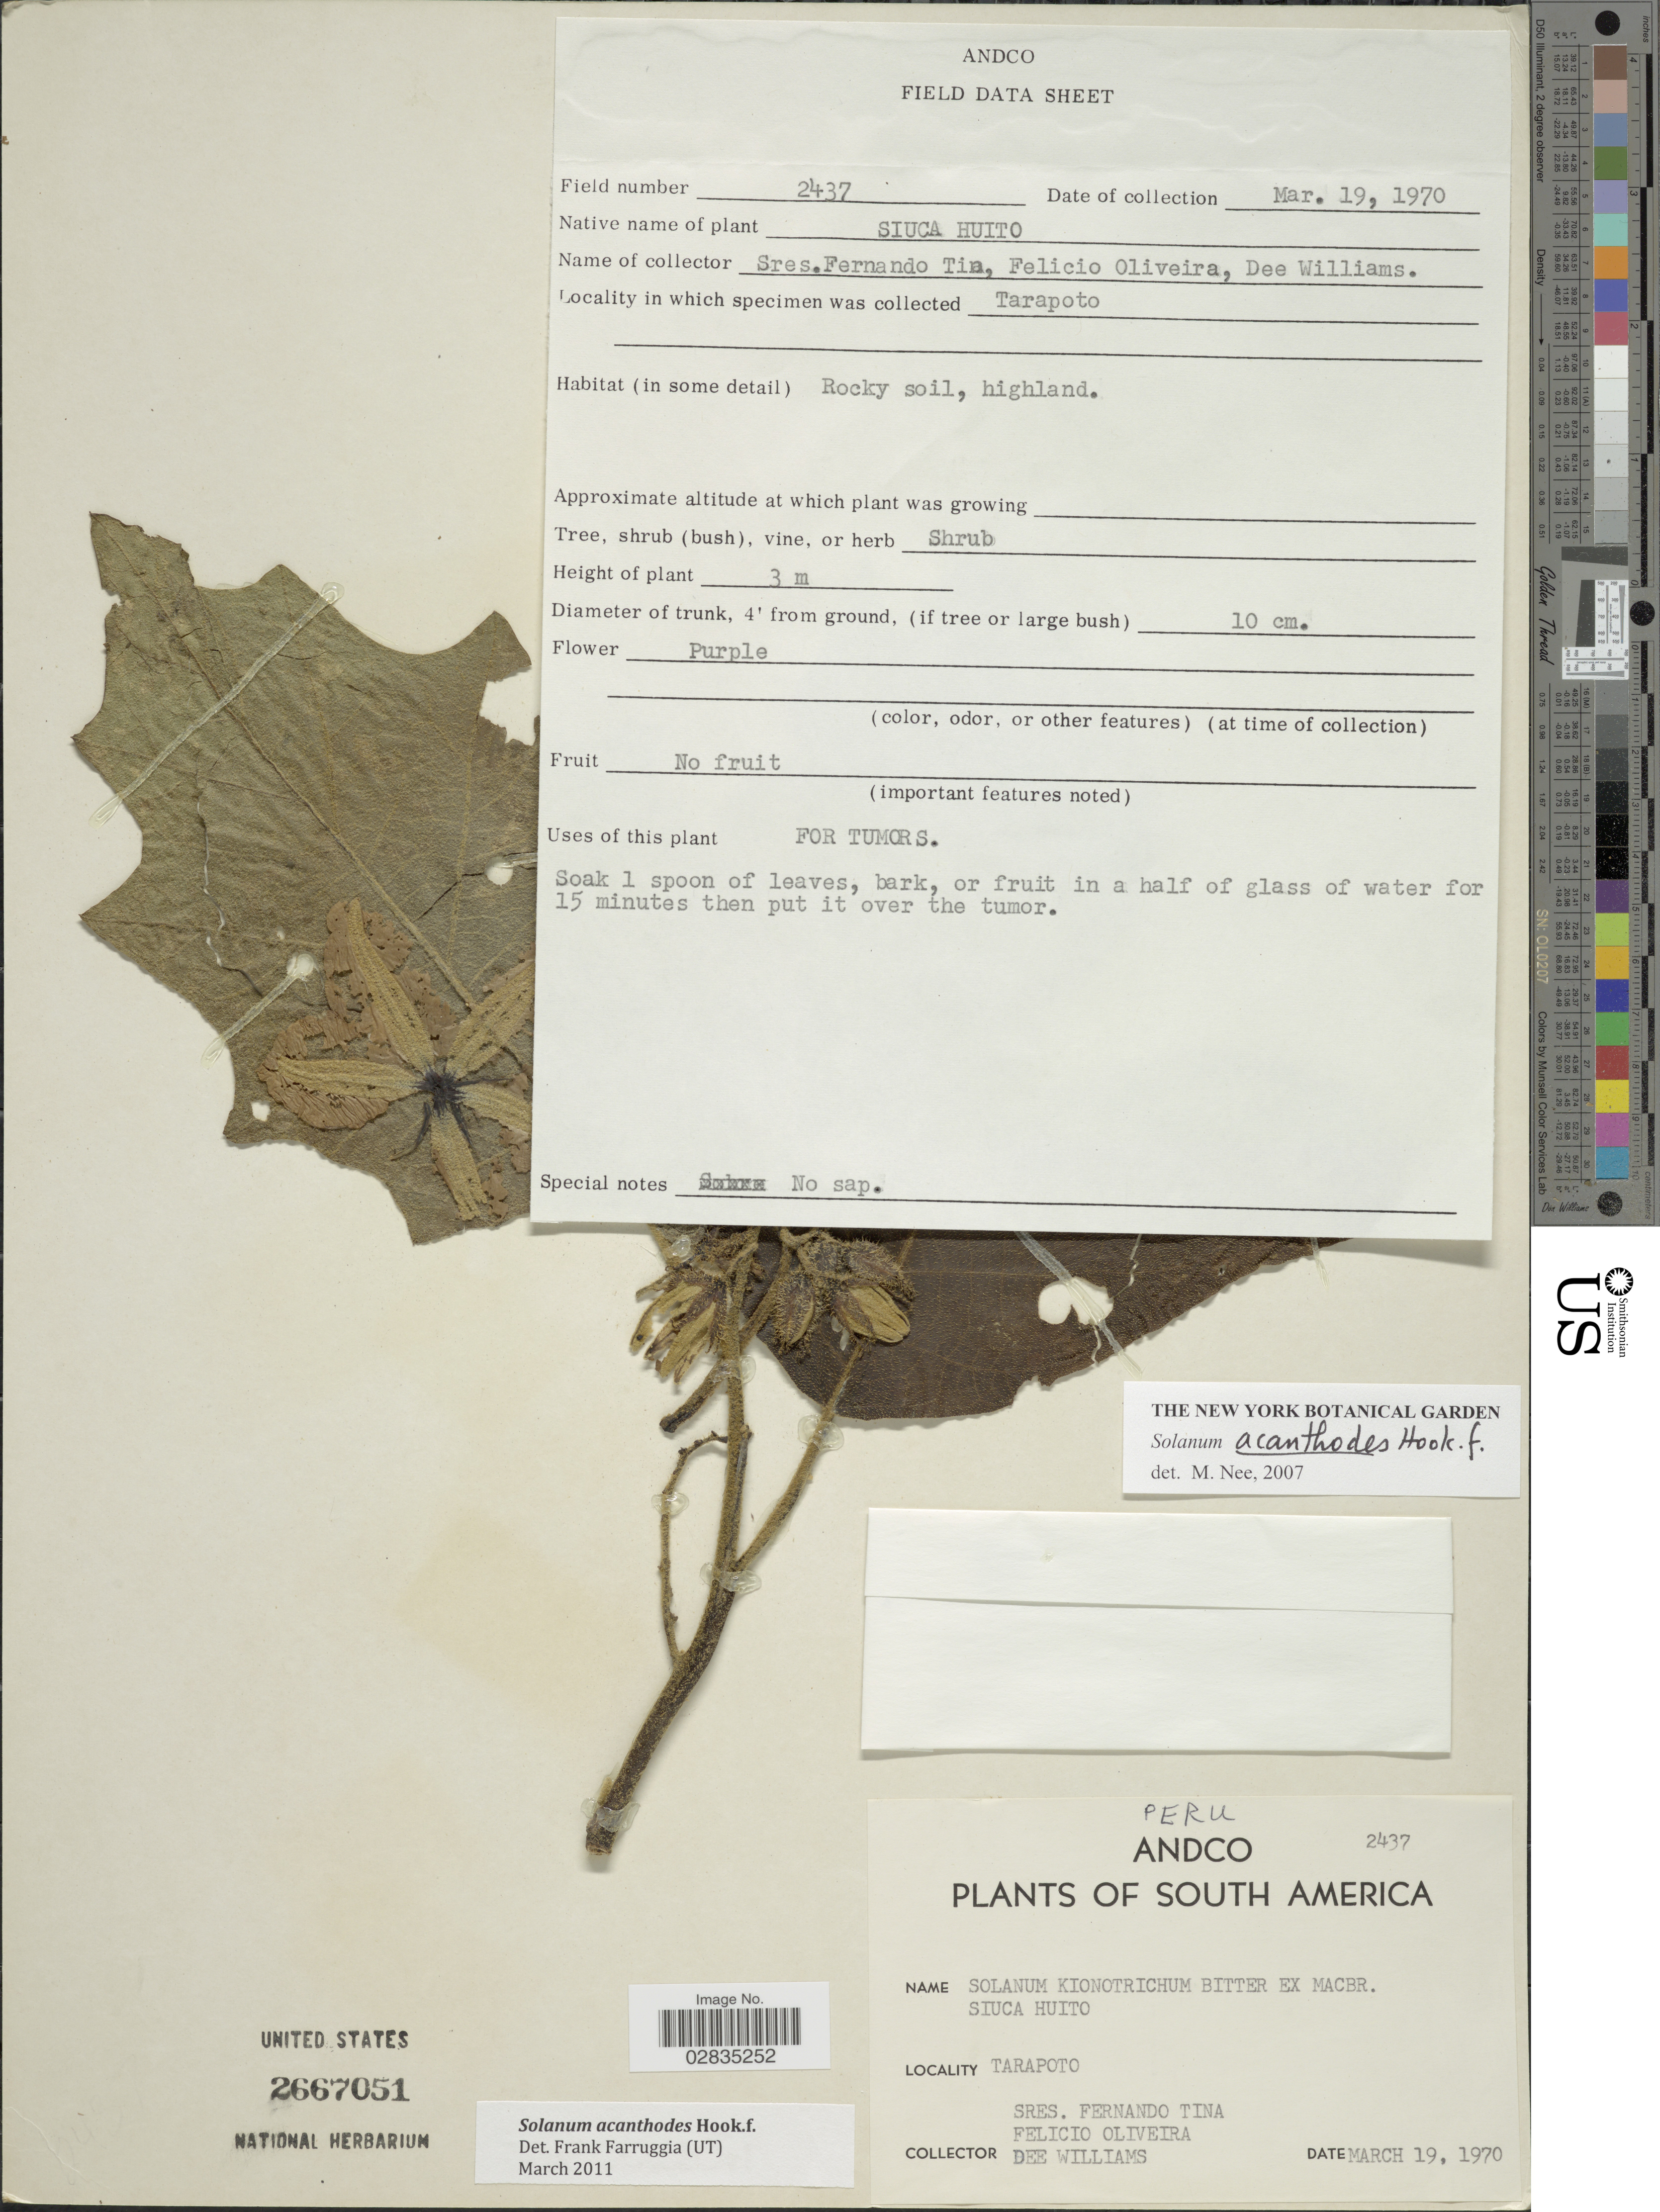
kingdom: Plantae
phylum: Tracheophyta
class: Magnoliopsida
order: Solanales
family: Solanaceae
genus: Solanum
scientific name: Solanum acanthodes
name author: Hook. f.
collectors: F. Tina, F. Oliveira & D. Williams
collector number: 2437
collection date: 1970-03-19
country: Peru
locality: Andco. Tarapoto.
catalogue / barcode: US 2667051